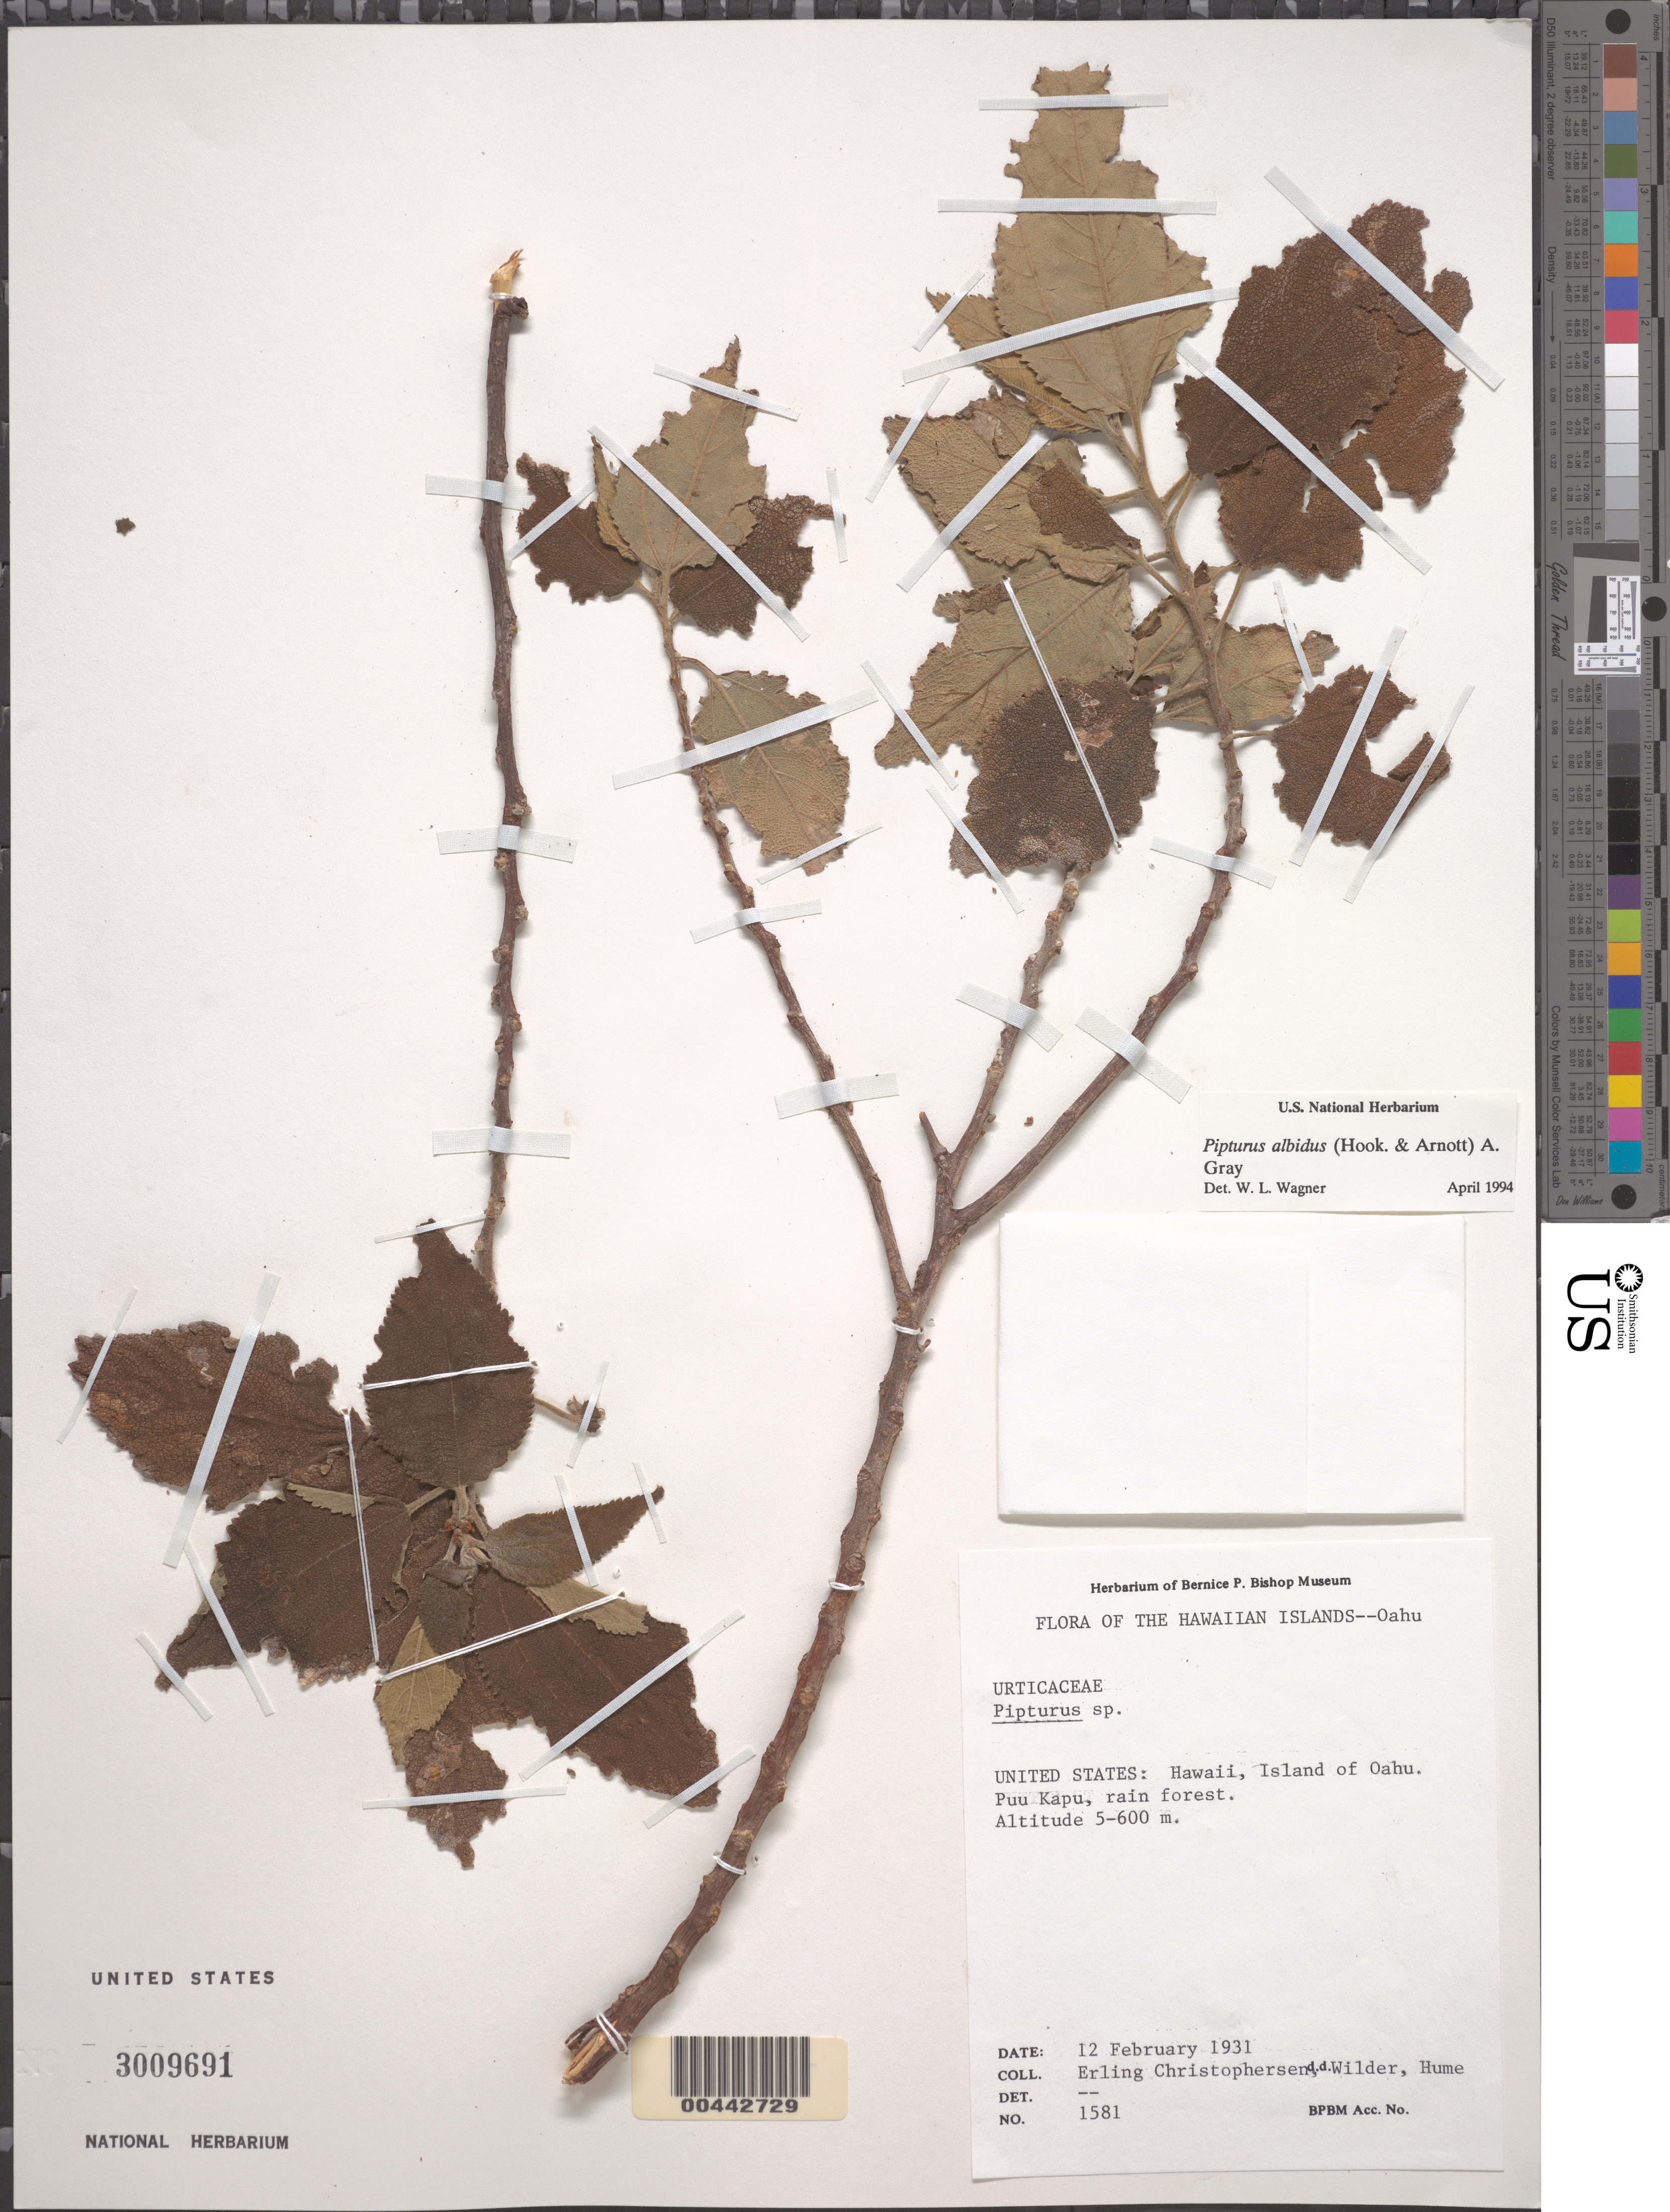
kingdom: Plantae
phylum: Tracheophyta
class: Magnoliopsida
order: Rosales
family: Urticaceae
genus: Pipturus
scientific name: Pipturus albidus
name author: (Hook. & Arn.) A. Gray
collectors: E. Christophersen, G. Wilder & E. Hume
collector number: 1581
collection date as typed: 12 Feb 1931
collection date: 1931-02-12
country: United States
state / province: Hawaii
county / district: Hawaii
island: Hawaii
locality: Puu Kapu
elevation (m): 500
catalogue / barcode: US 3009691